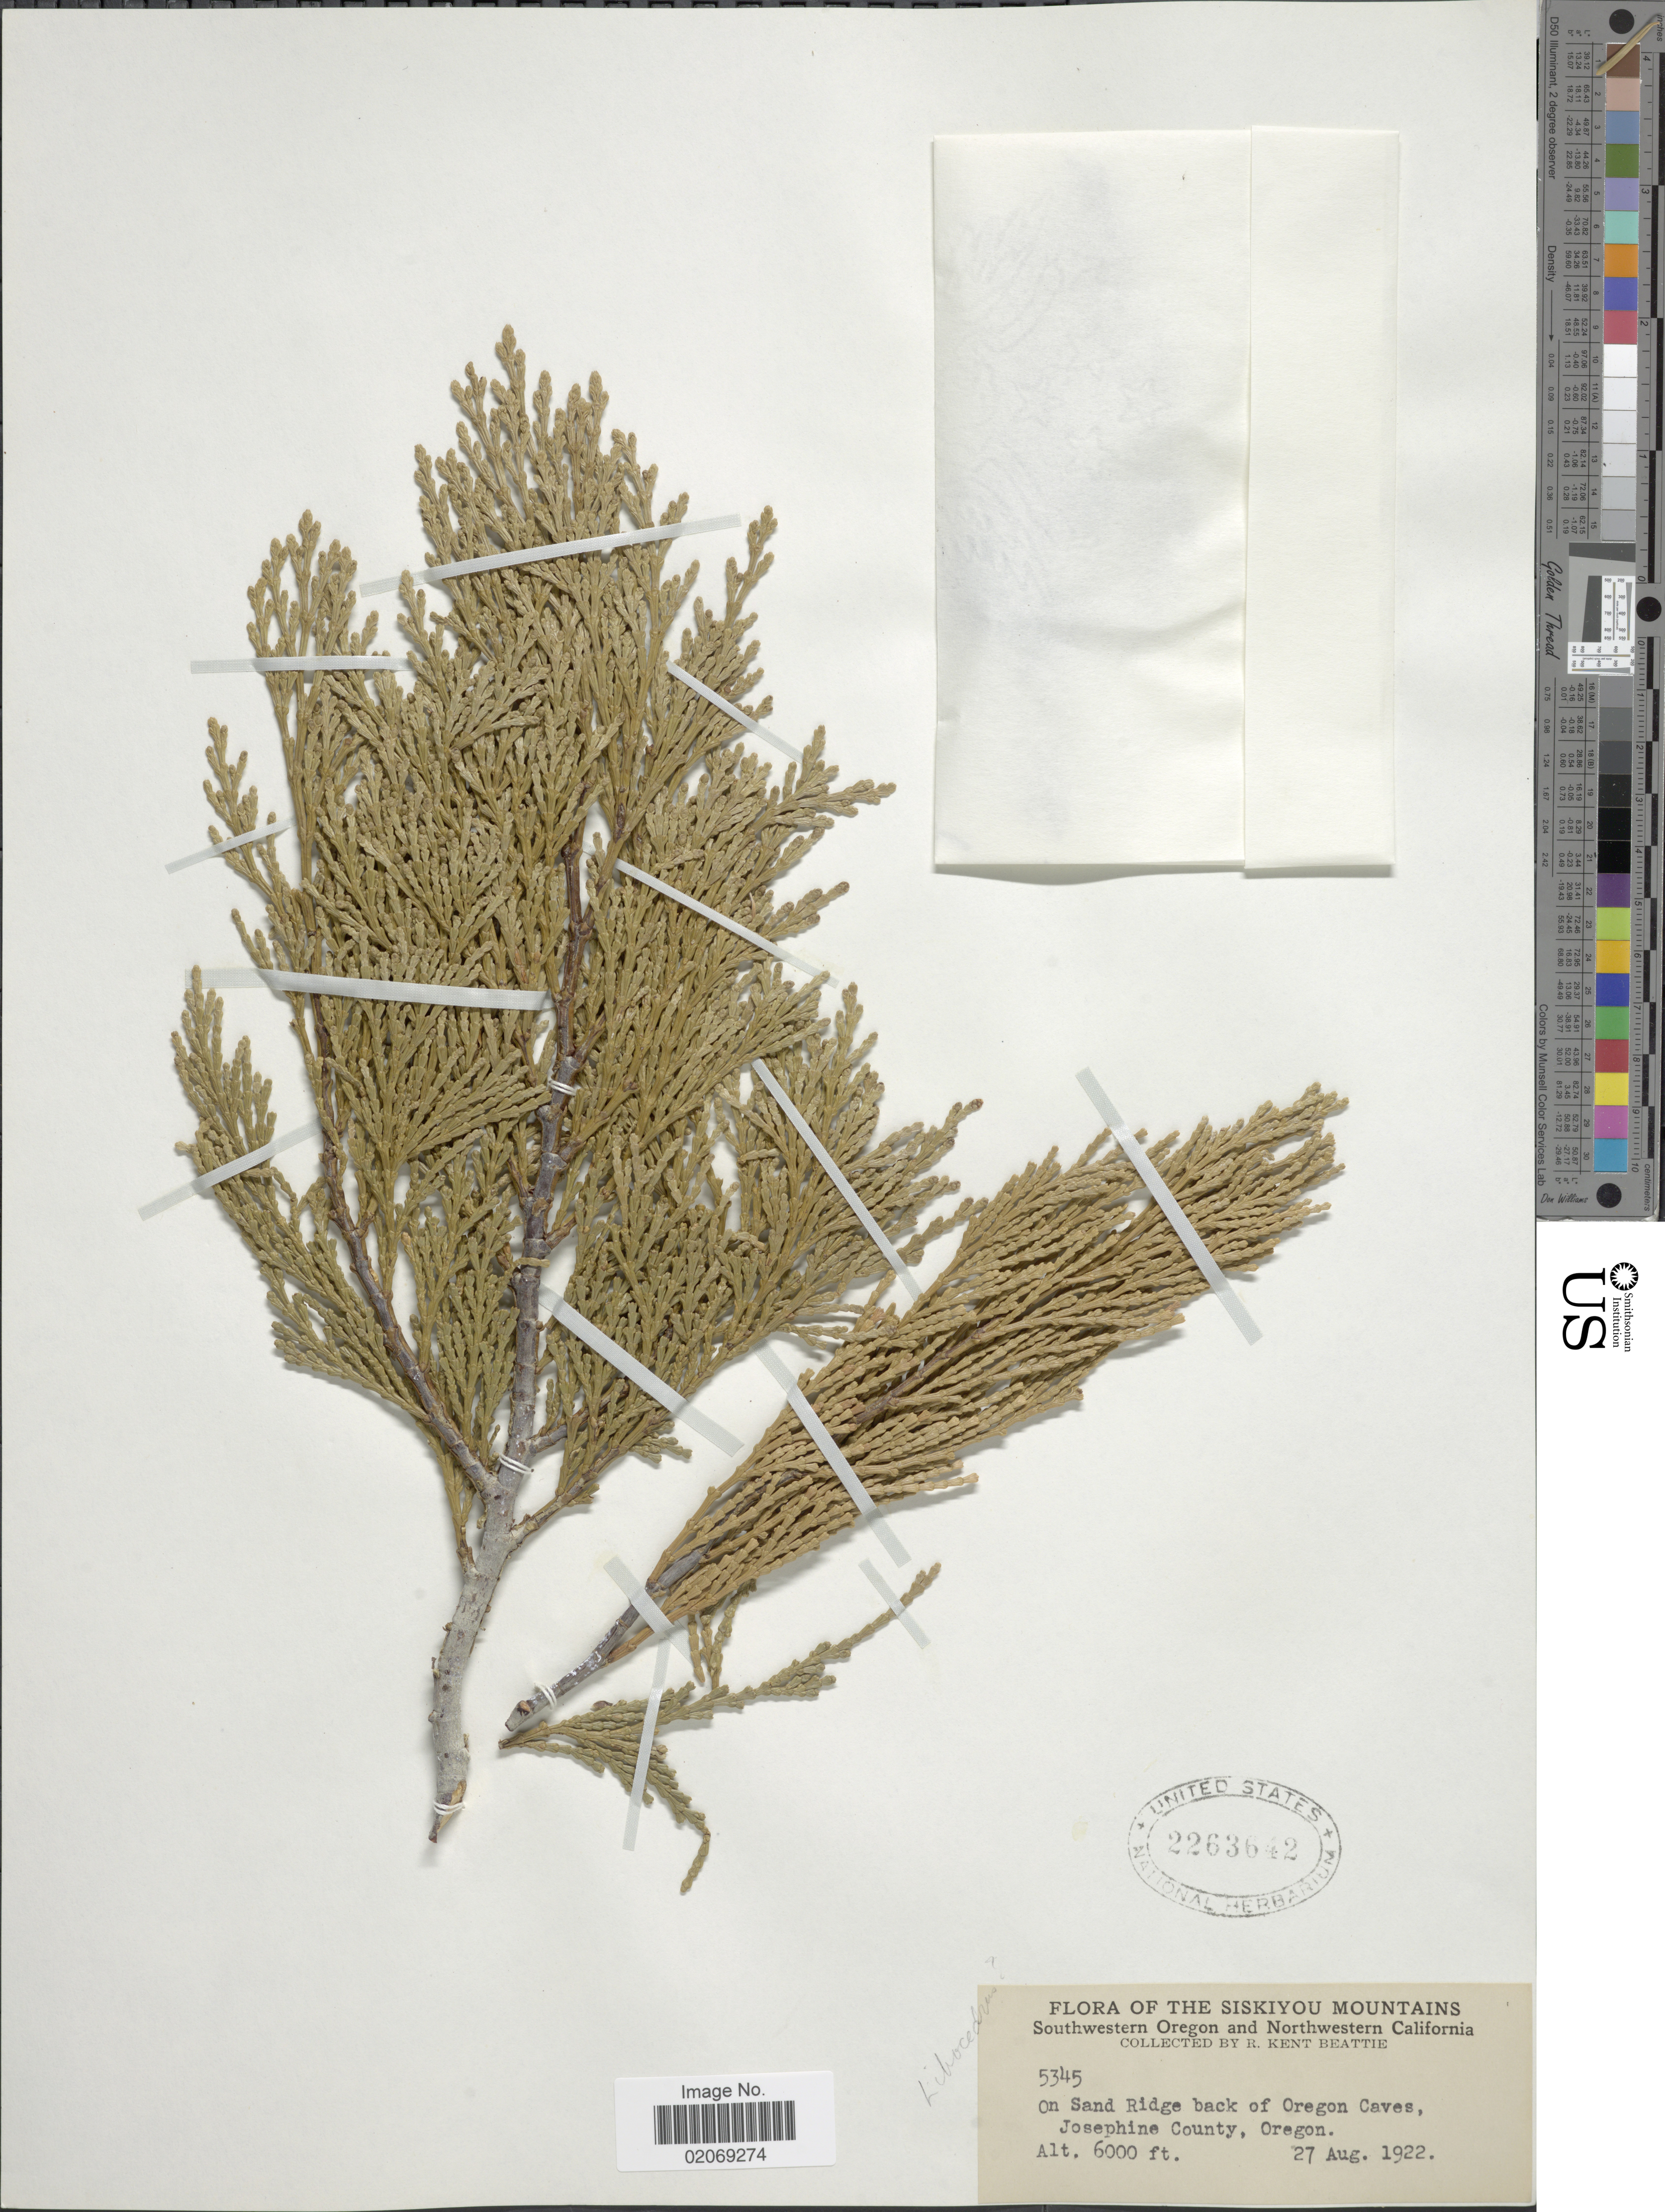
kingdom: Plantae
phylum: Tracheophyta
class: Pinopsida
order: Pinales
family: Cupressaceae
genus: Libocedrus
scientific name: Libocedrus decurrens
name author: Torr.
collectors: R. K. Beattie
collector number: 5345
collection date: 1922-08-27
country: United States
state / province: Oregon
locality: Siskiyou Mountains. Southwestern Oregon and Northwestern California. On Sand Ridge back of Oregon Caves, Josephine County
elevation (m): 1829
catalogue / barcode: US 2263642